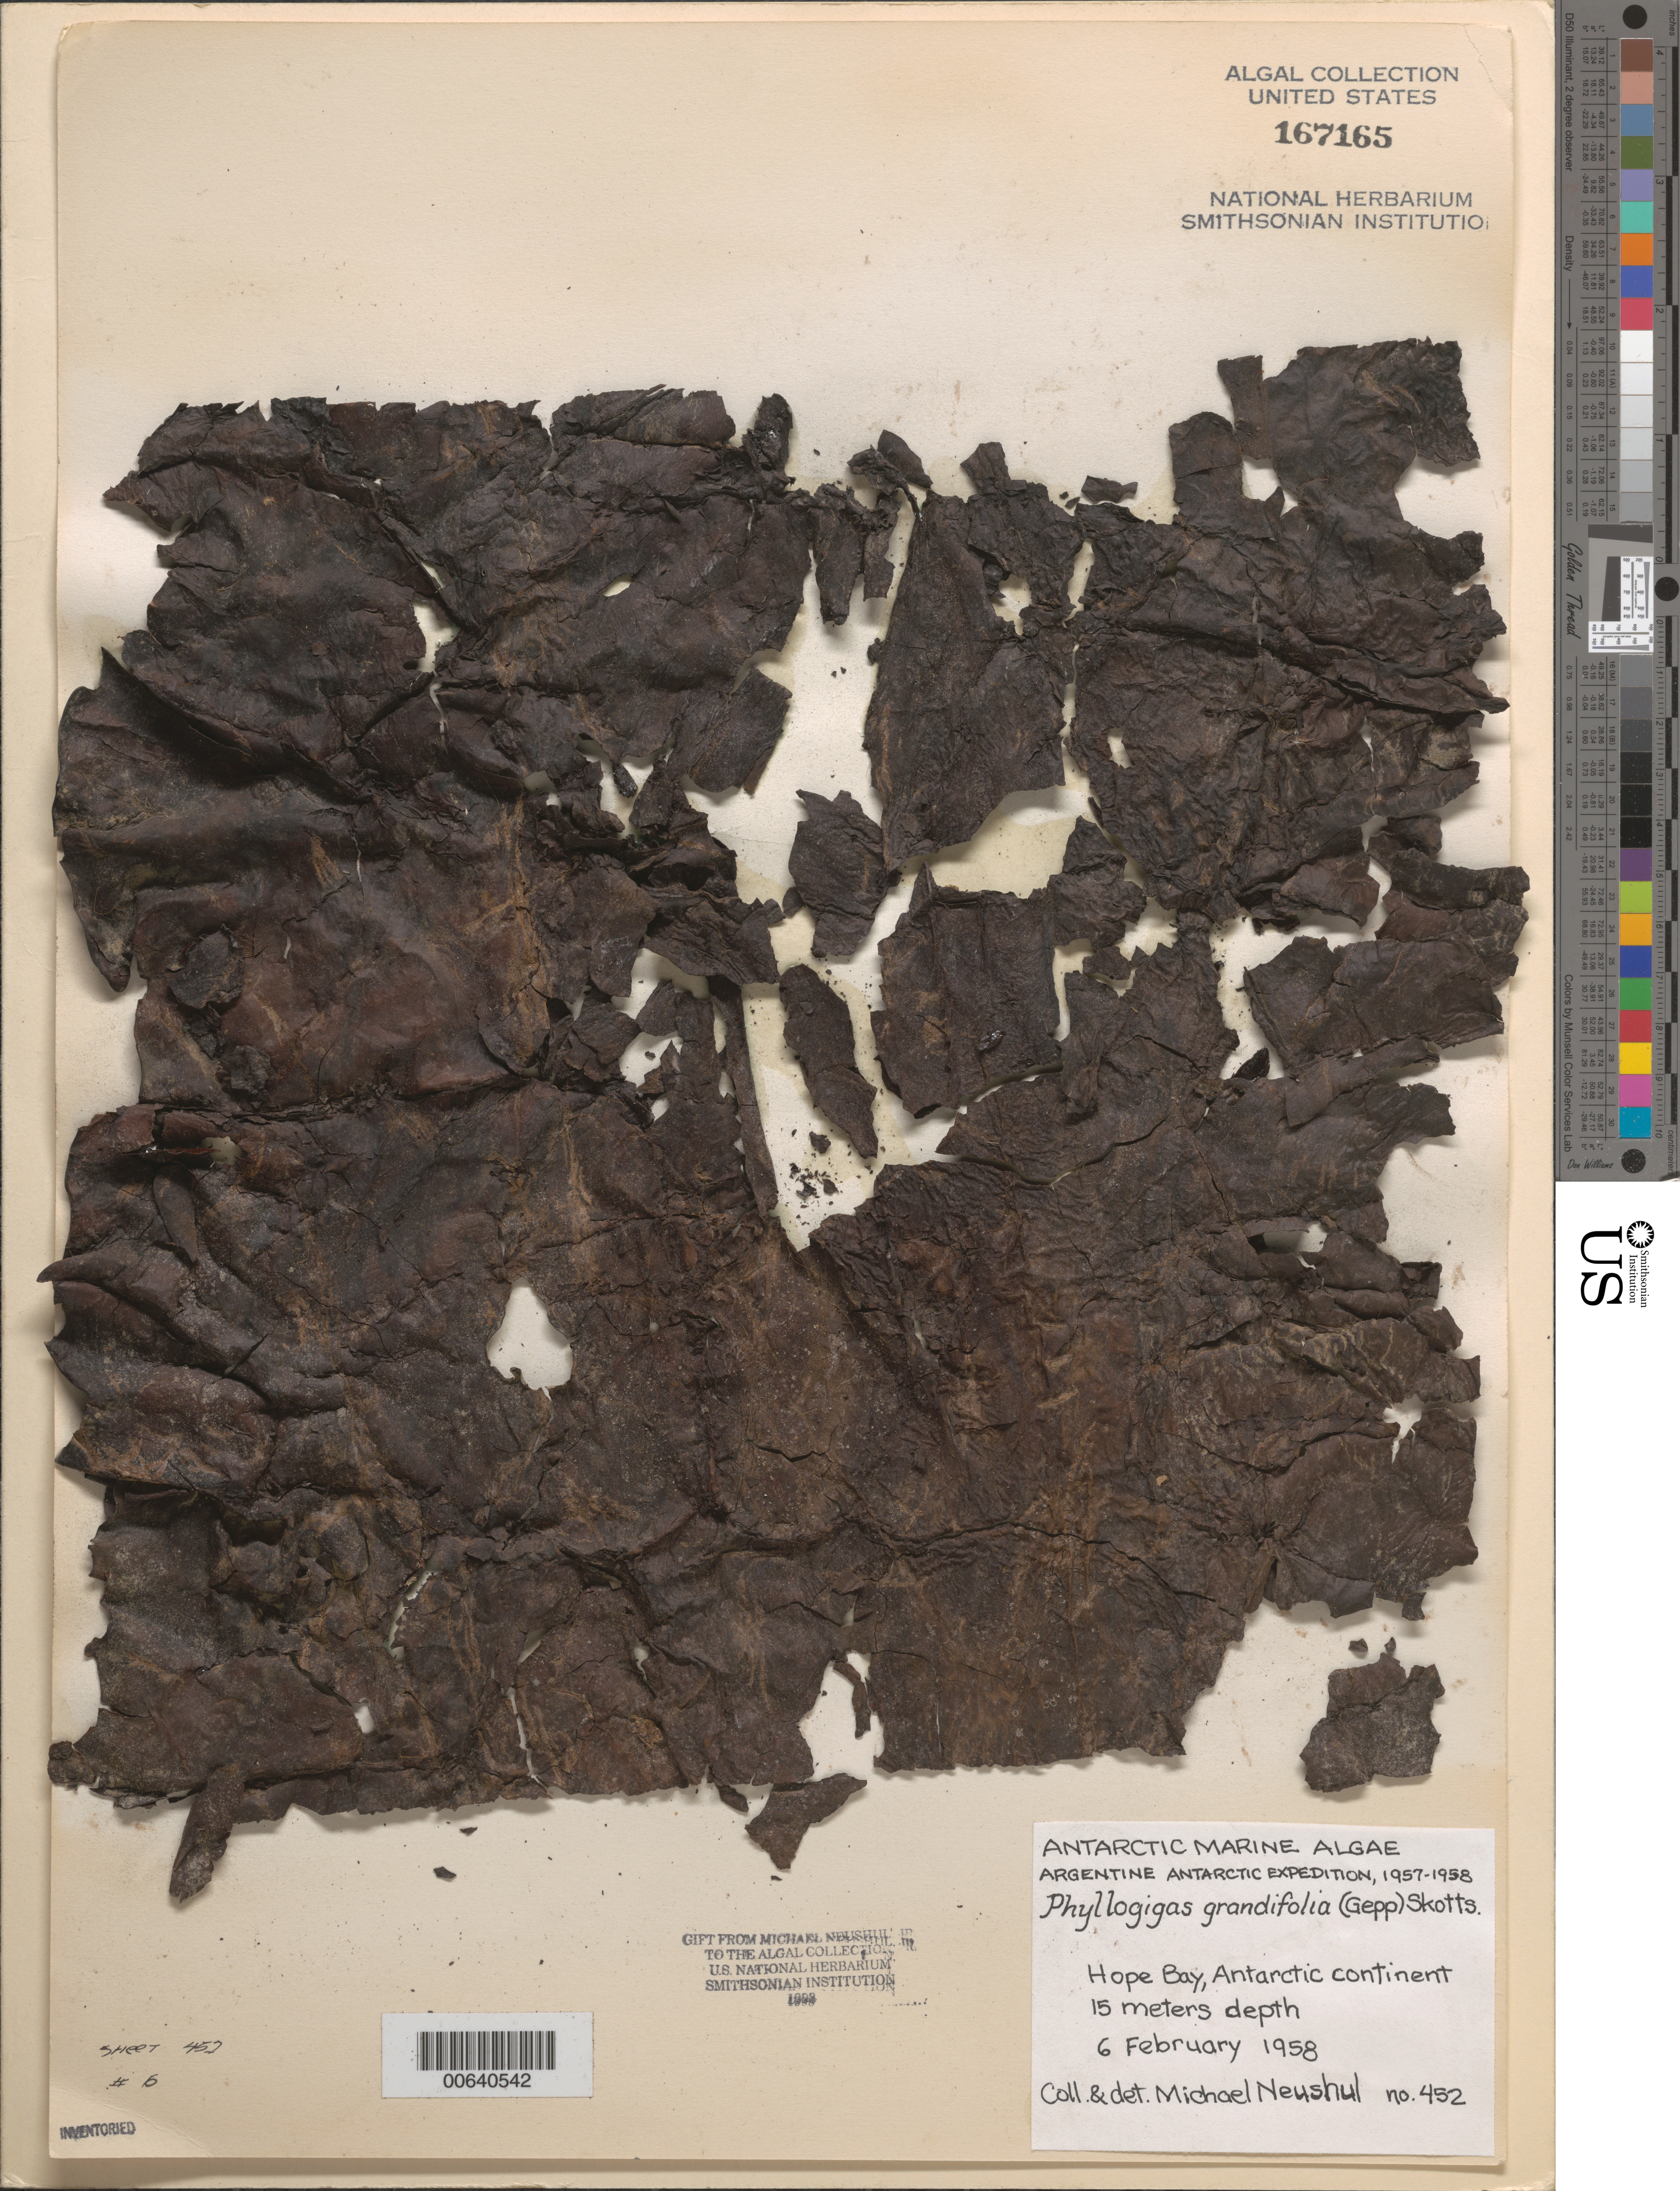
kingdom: Chromista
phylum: Ochrophyta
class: Phaeophyceae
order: Desmarestiales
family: Desmarestiaceae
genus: Himantothallus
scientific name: Himantothallus grandifolius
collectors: M. Neushul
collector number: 452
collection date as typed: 06 Feb 1958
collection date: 1958-02-06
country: Antarctica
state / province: Antarctic Peninsula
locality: Hope Bay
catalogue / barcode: US 167165